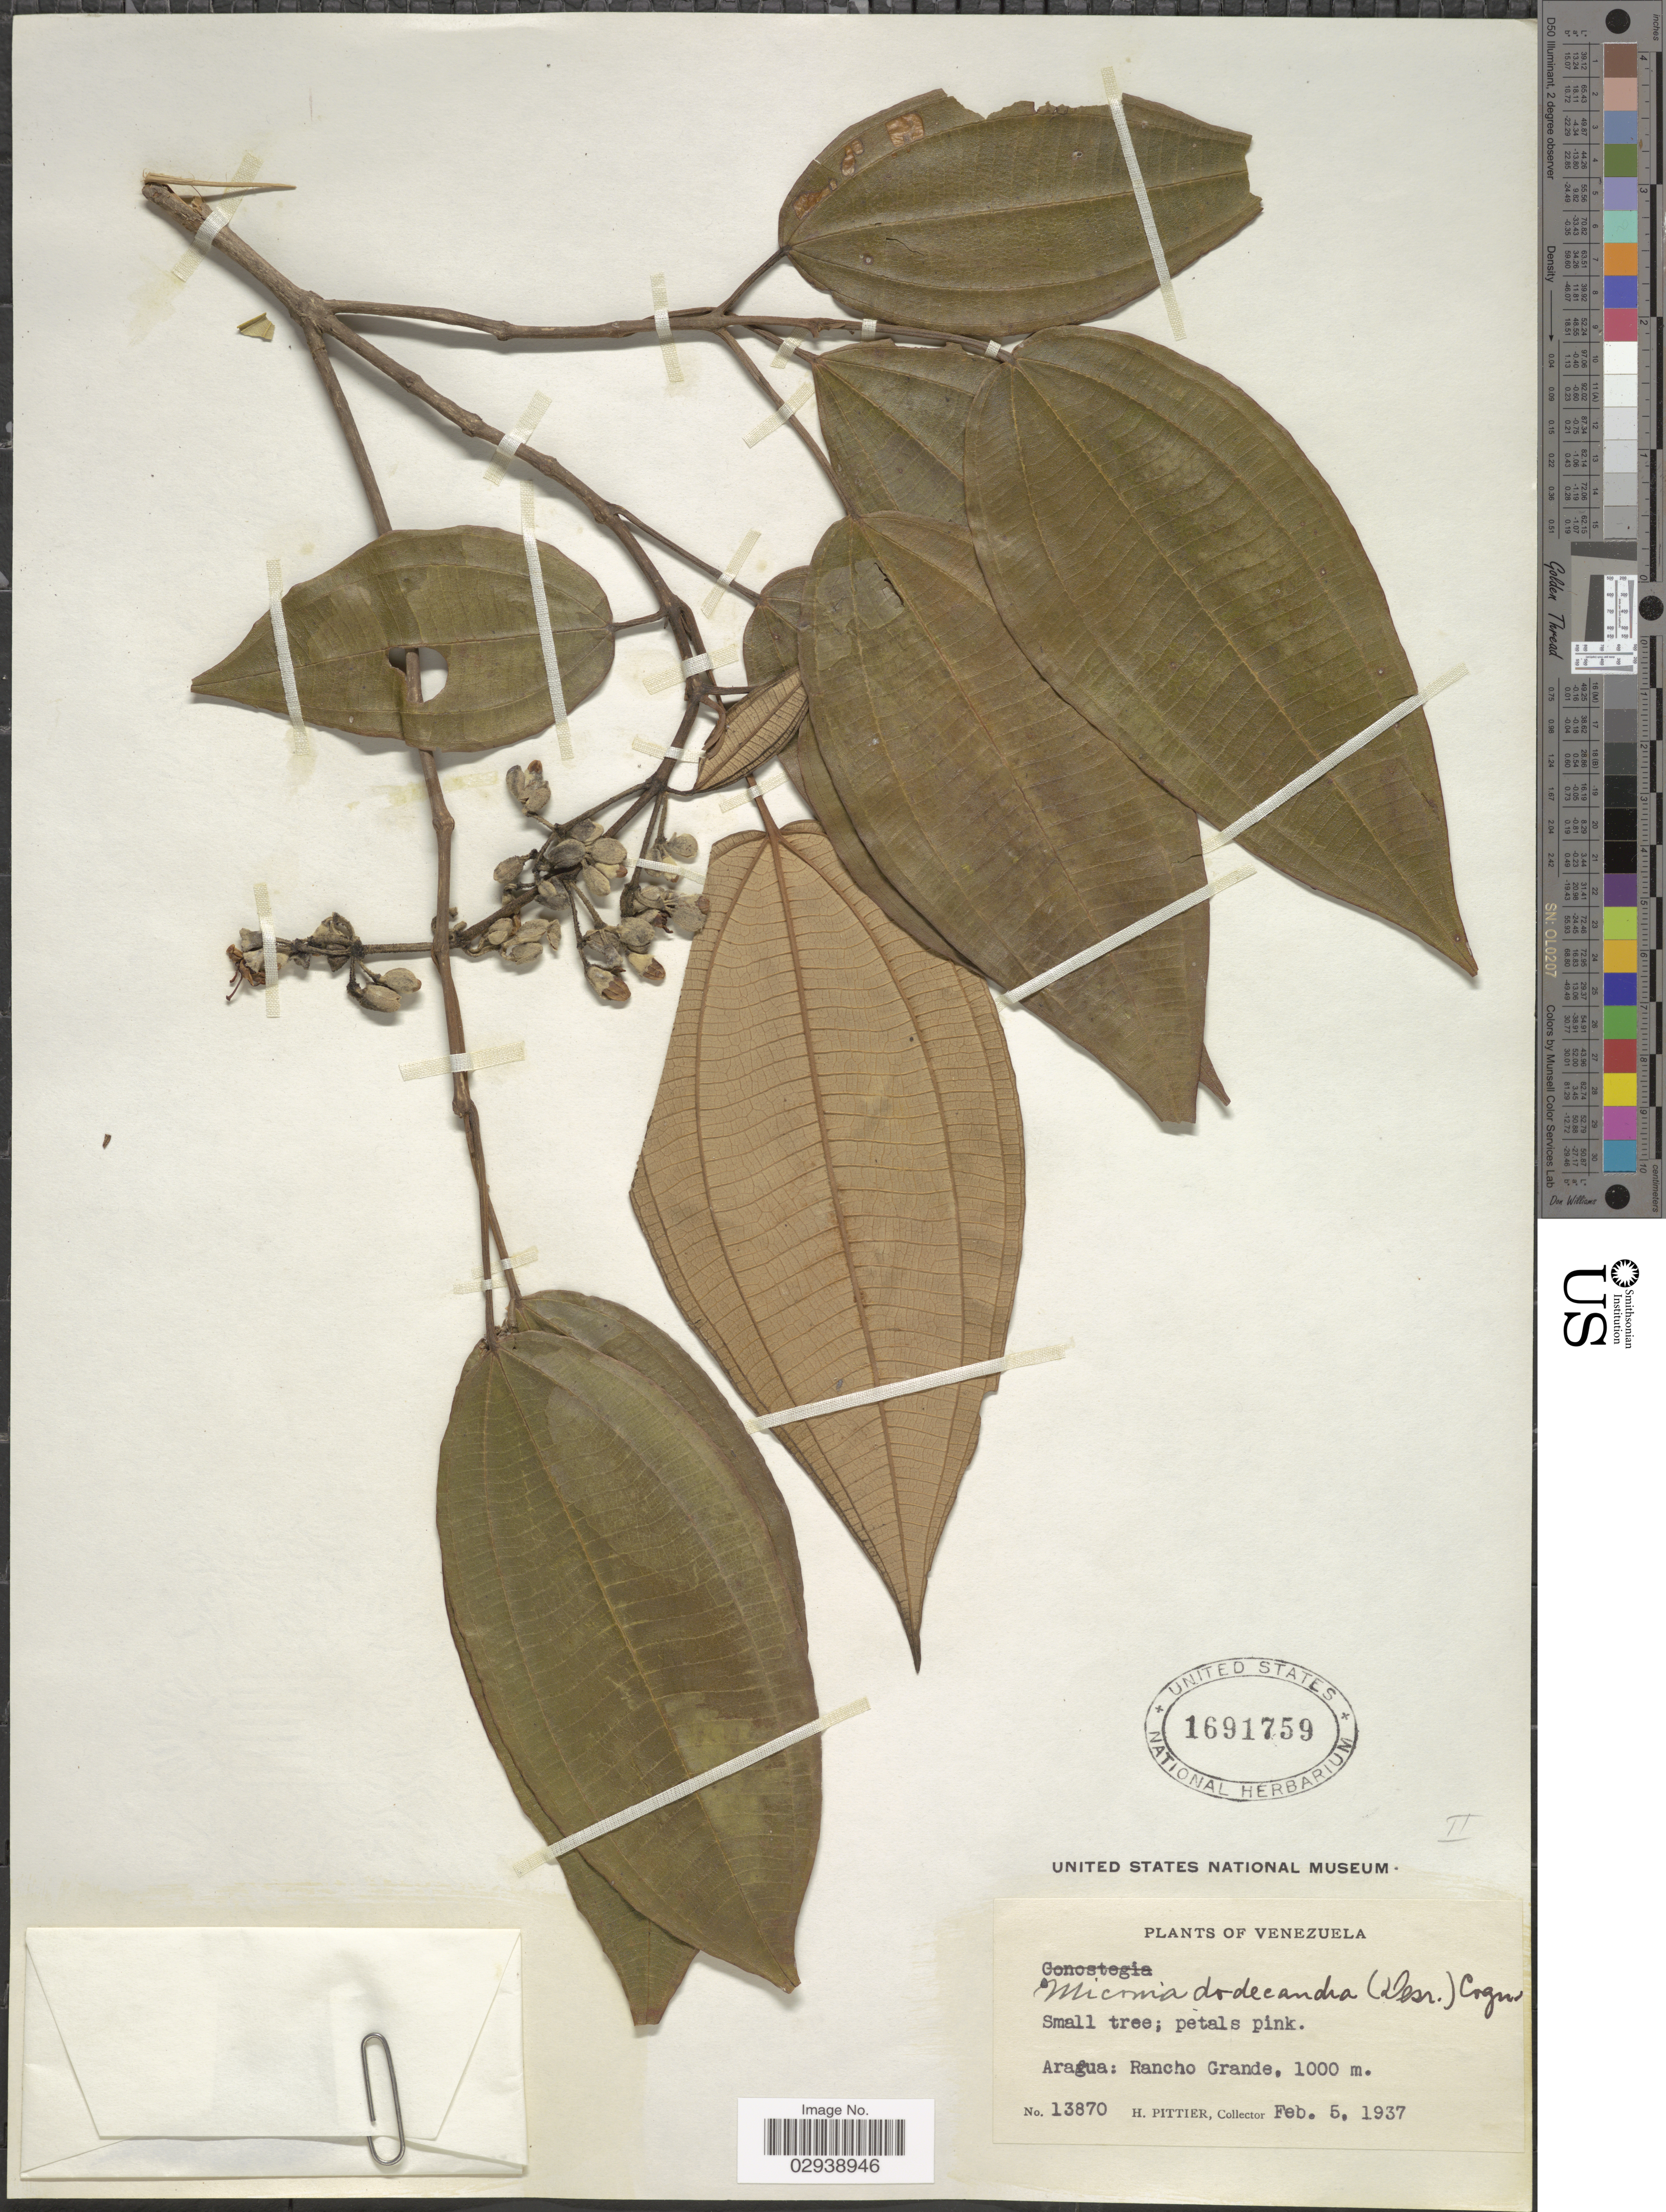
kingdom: Plantae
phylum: Tracheophyta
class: Magnoliopsida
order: Myrtales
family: Melastomataceae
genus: Miconia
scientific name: Miconia dodecandra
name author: Cogn.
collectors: H. F. Pittier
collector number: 13870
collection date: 1937-02-05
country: Venezuela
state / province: Aragua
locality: Aragua: Rancho Grande.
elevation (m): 1000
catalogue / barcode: US 1691759